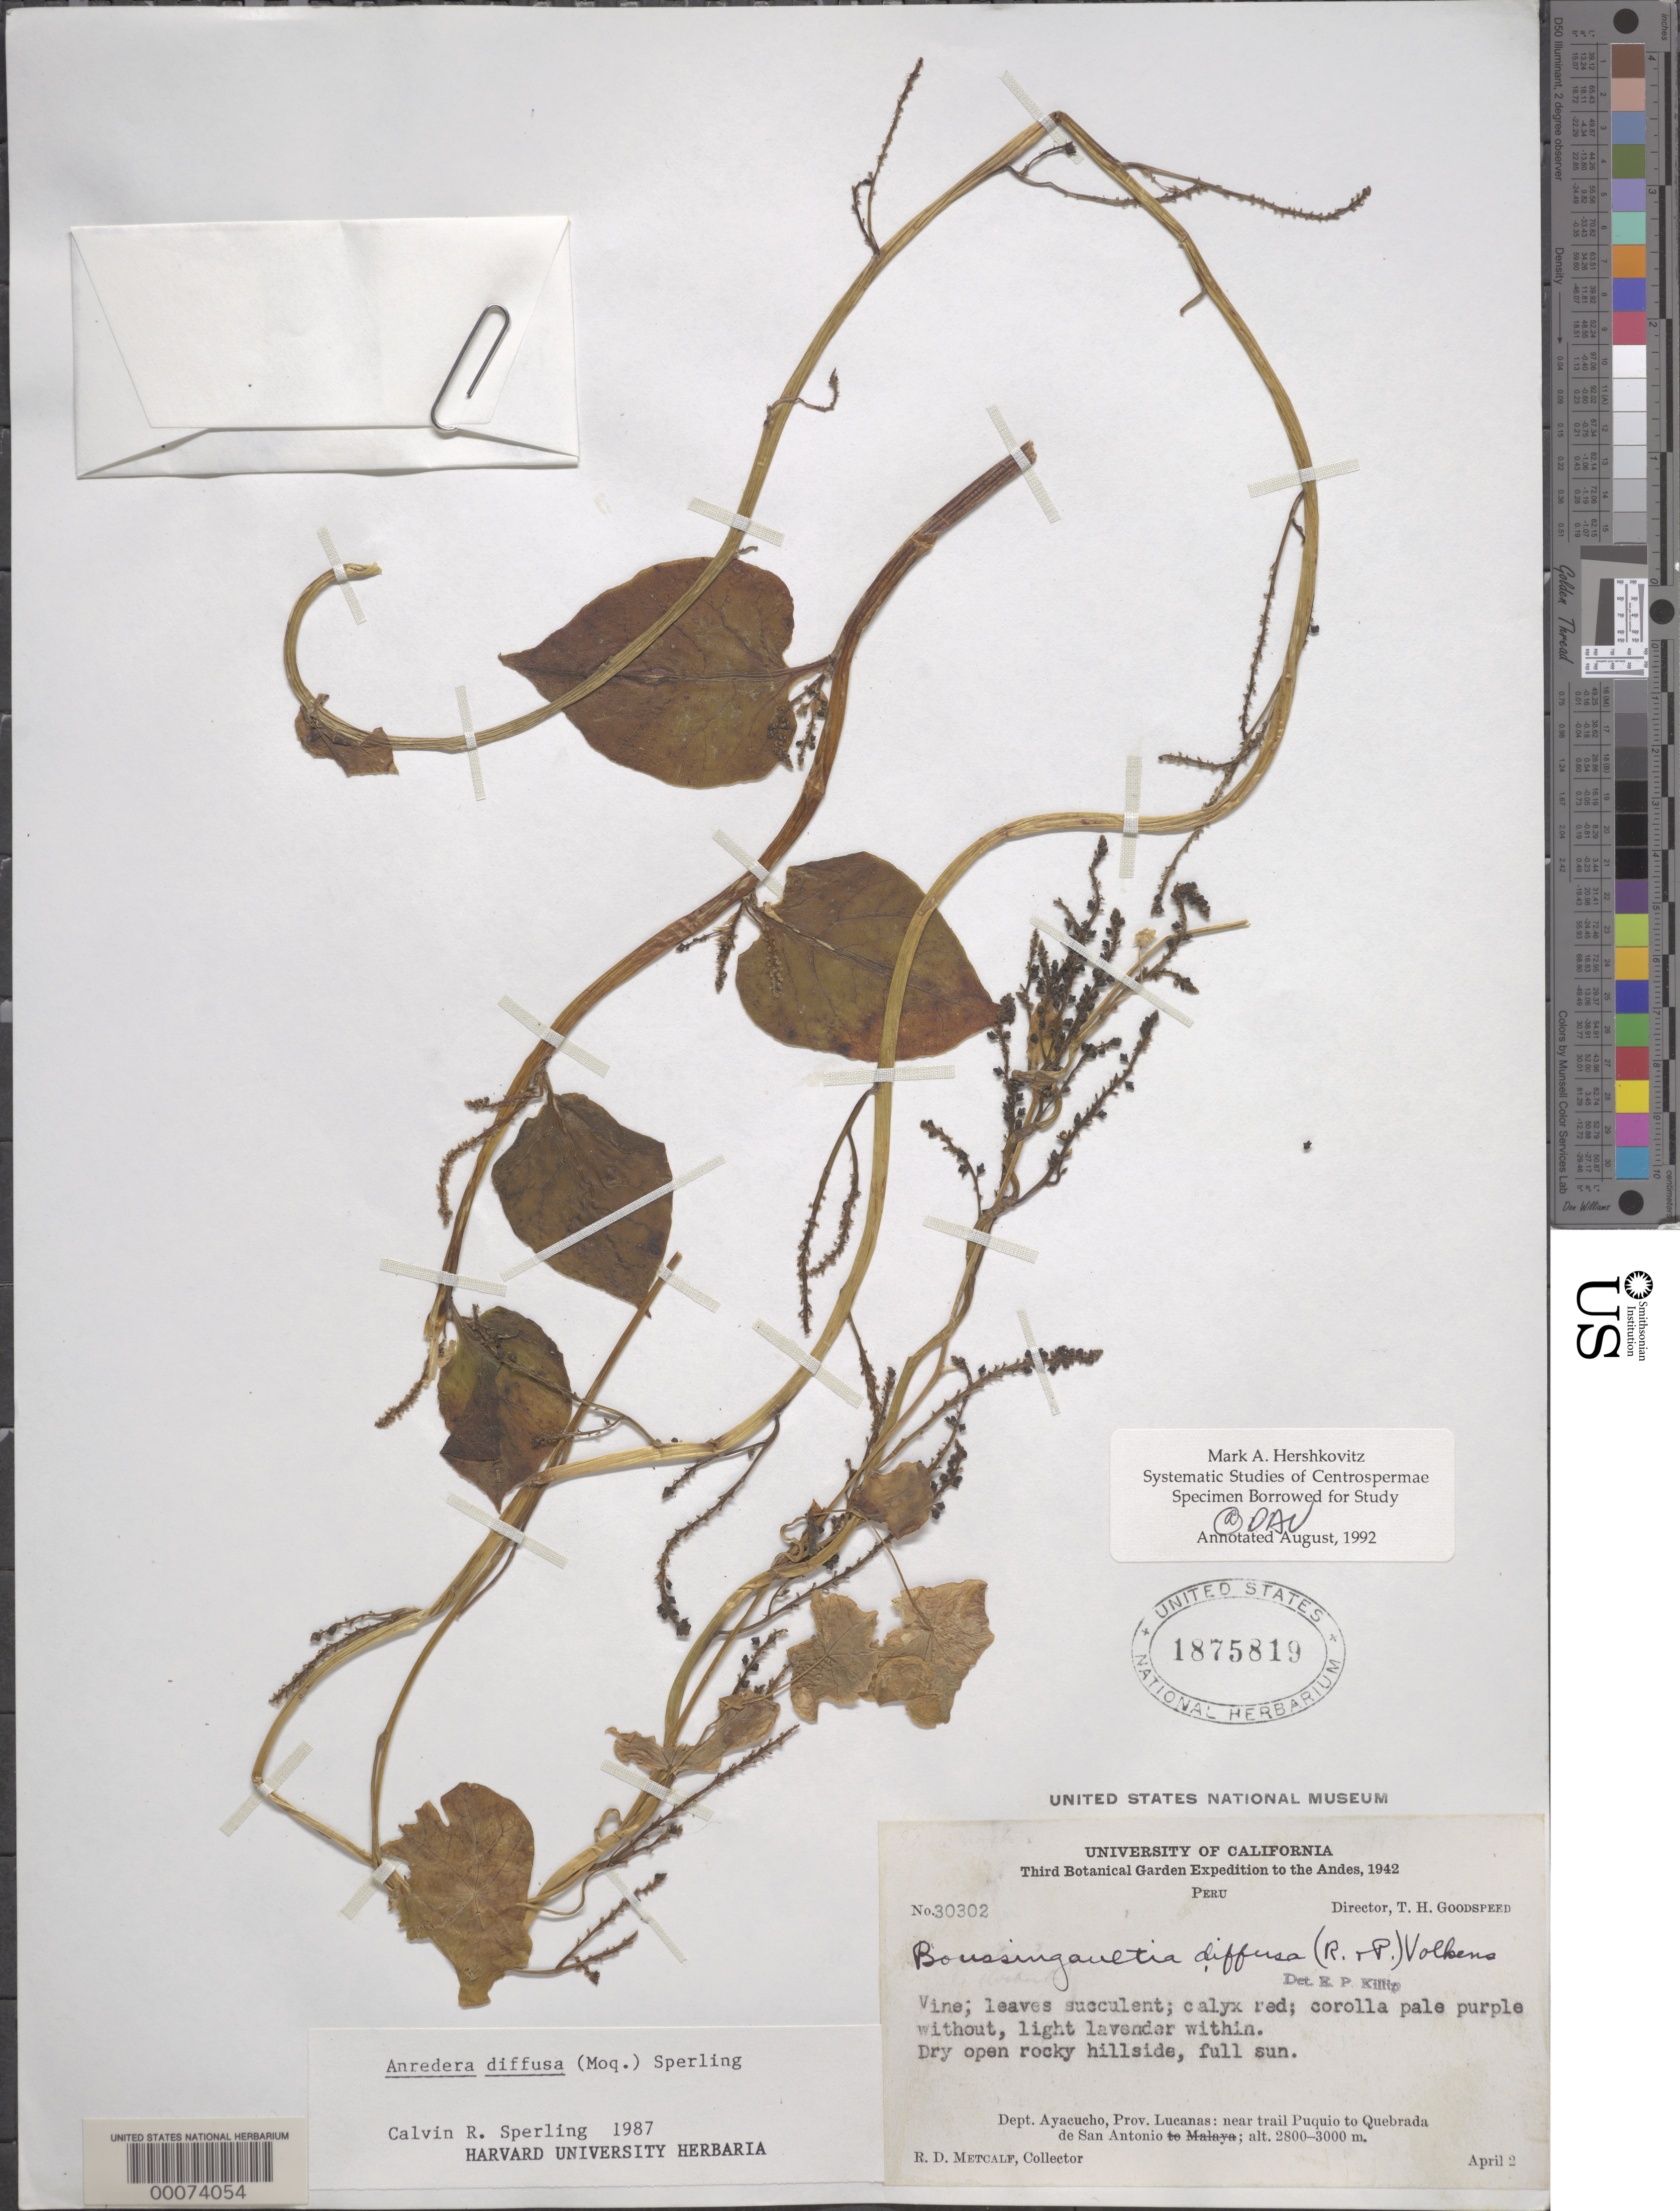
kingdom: Plantae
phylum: Tracheophyta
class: Magnoliopsida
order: Caryophyllales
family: Basellaceae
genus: Anredera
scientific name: Anredera diffusa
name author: (Moq.) Sperling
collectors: R. D. Metcalf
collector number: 30302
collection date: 1942-04-02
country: Peru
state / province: Ayacucho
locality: Andes. Dept. Ayacucho, Prov. Lucanas: near trail Puquio to Quebrada de San Antonio.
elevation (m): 2800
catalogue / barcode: US 1875819